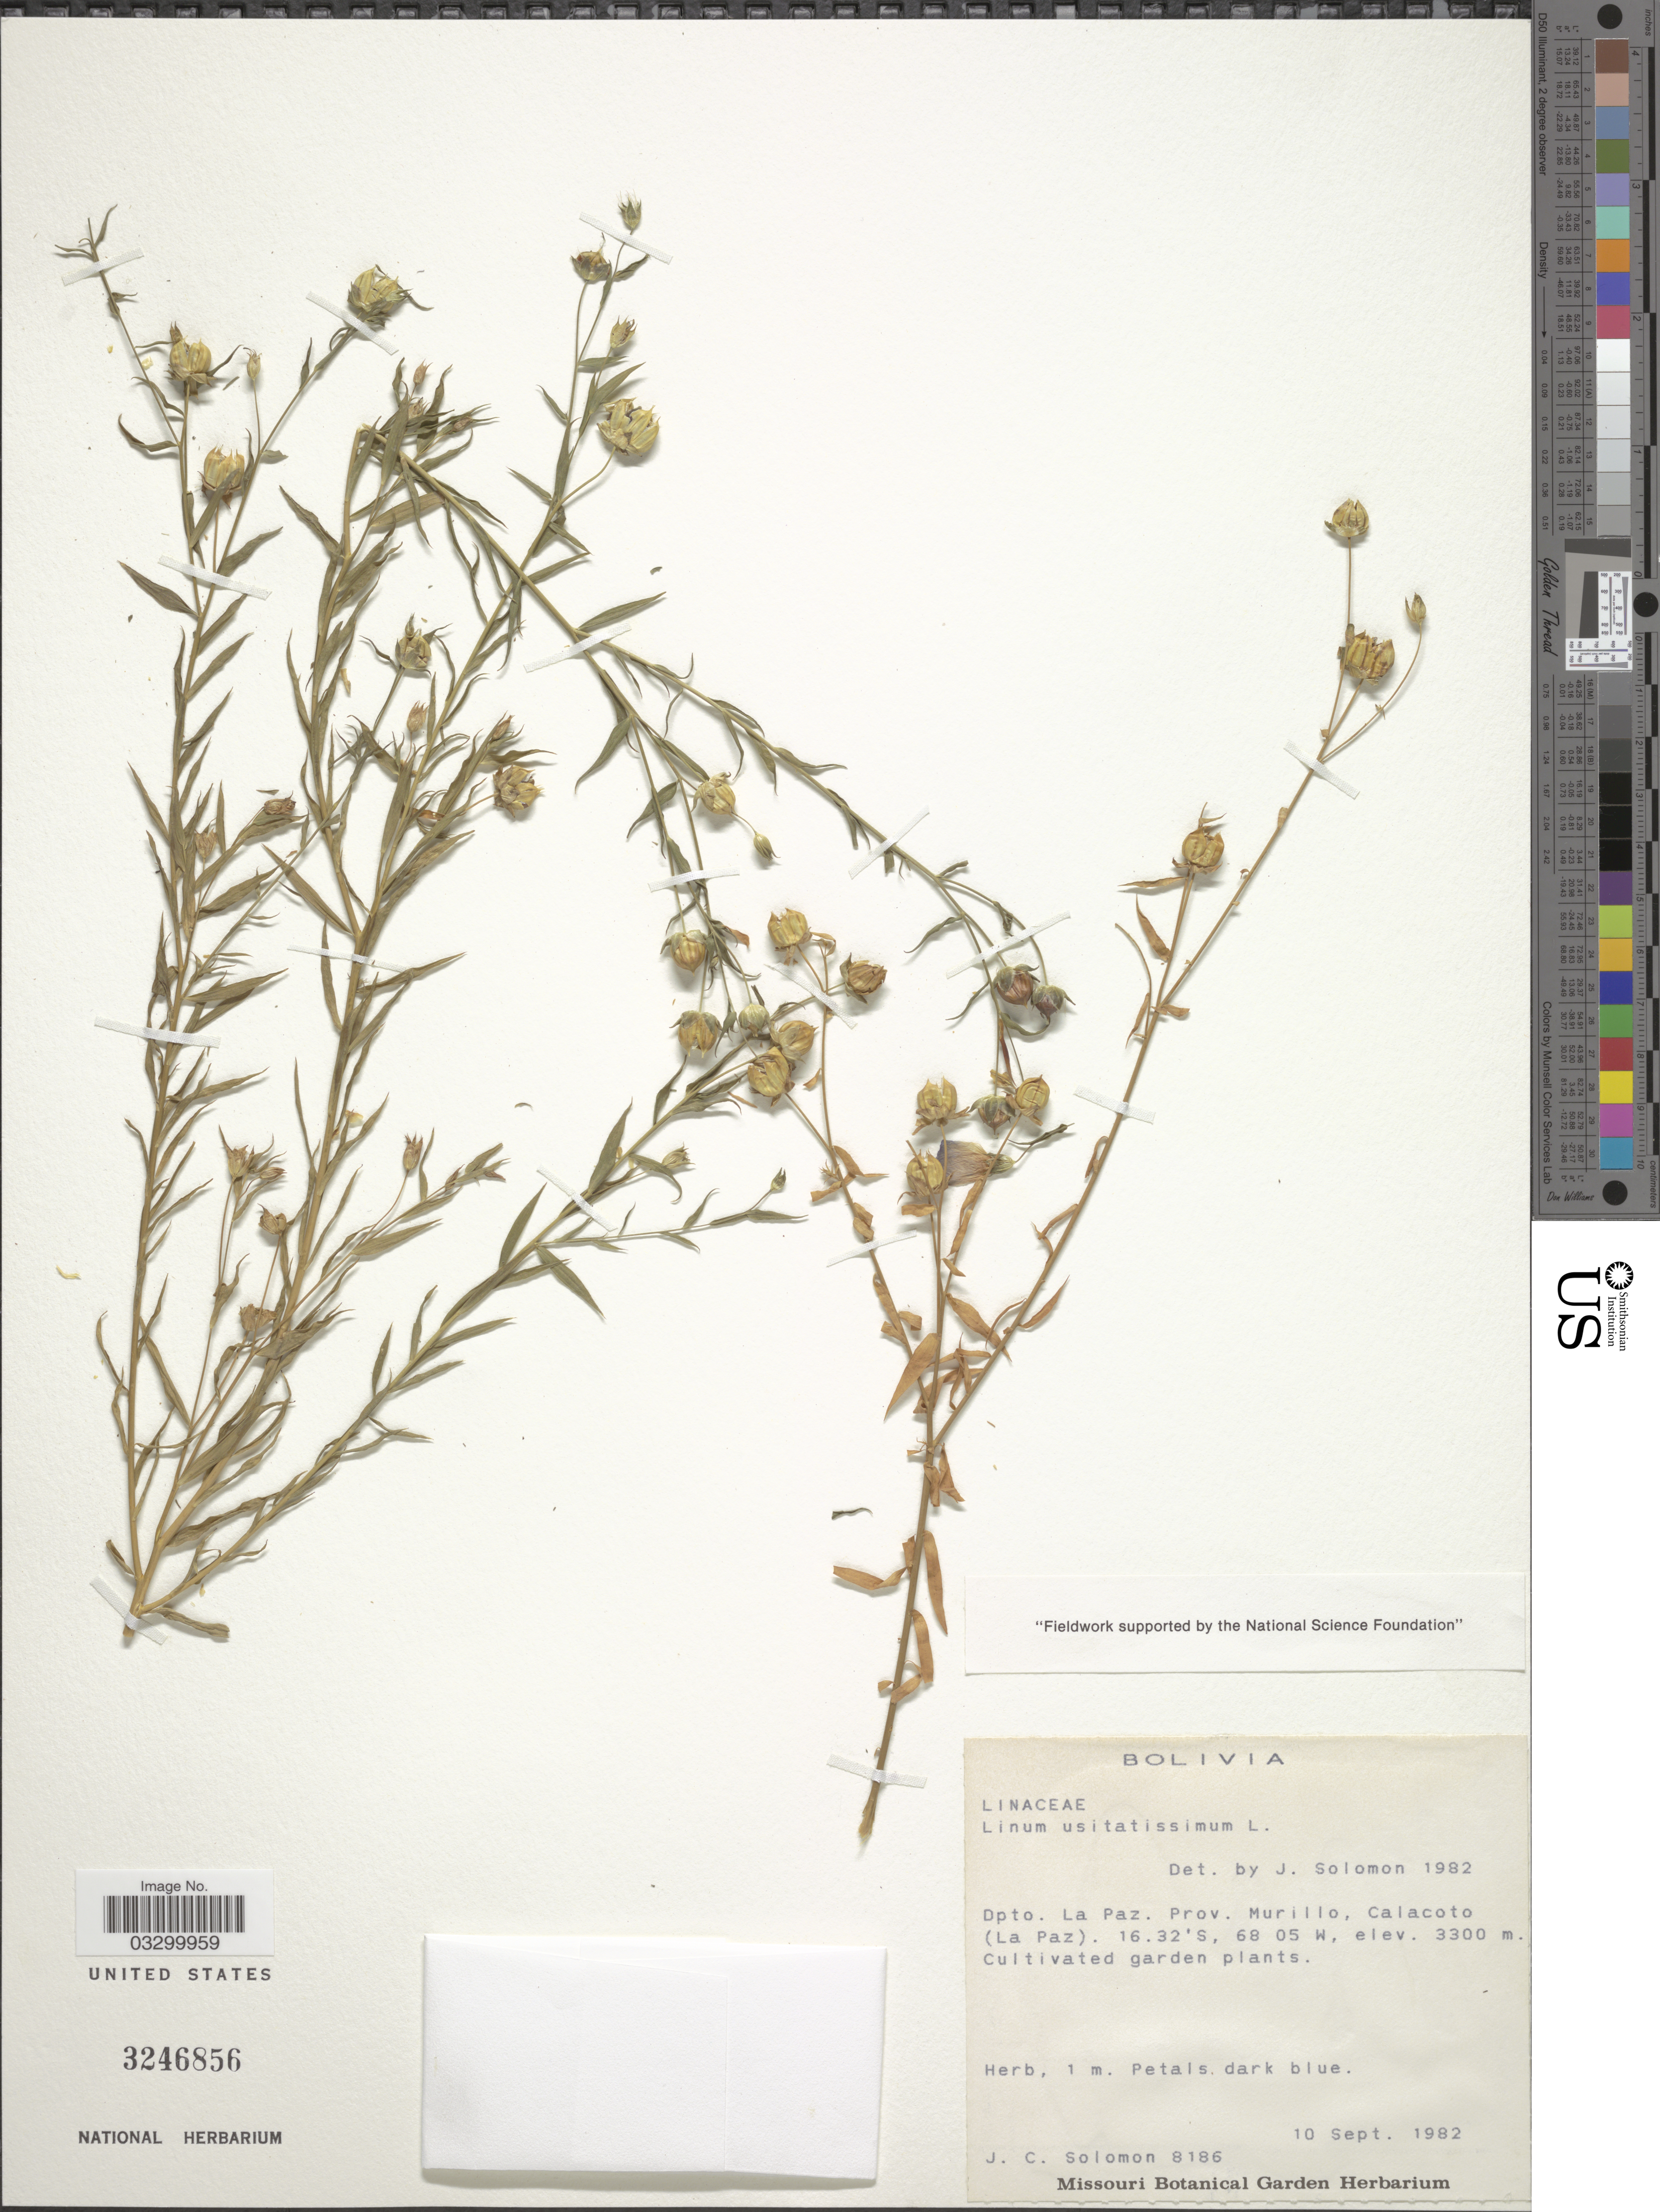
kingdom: Plantae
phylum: Tracheophyta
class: Magnoliopsida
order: Malpighiales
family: Linaceae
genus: Linum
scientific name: Linum usitatissimum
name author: L.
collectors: J. C. Solomon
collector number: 8186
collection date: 1982-09-10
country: Bolivia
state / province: La Paz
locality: Dpto. La Paz. Prov. Murillo, Calacoto (La Paz).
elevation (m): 3300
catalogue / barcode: US 3246856